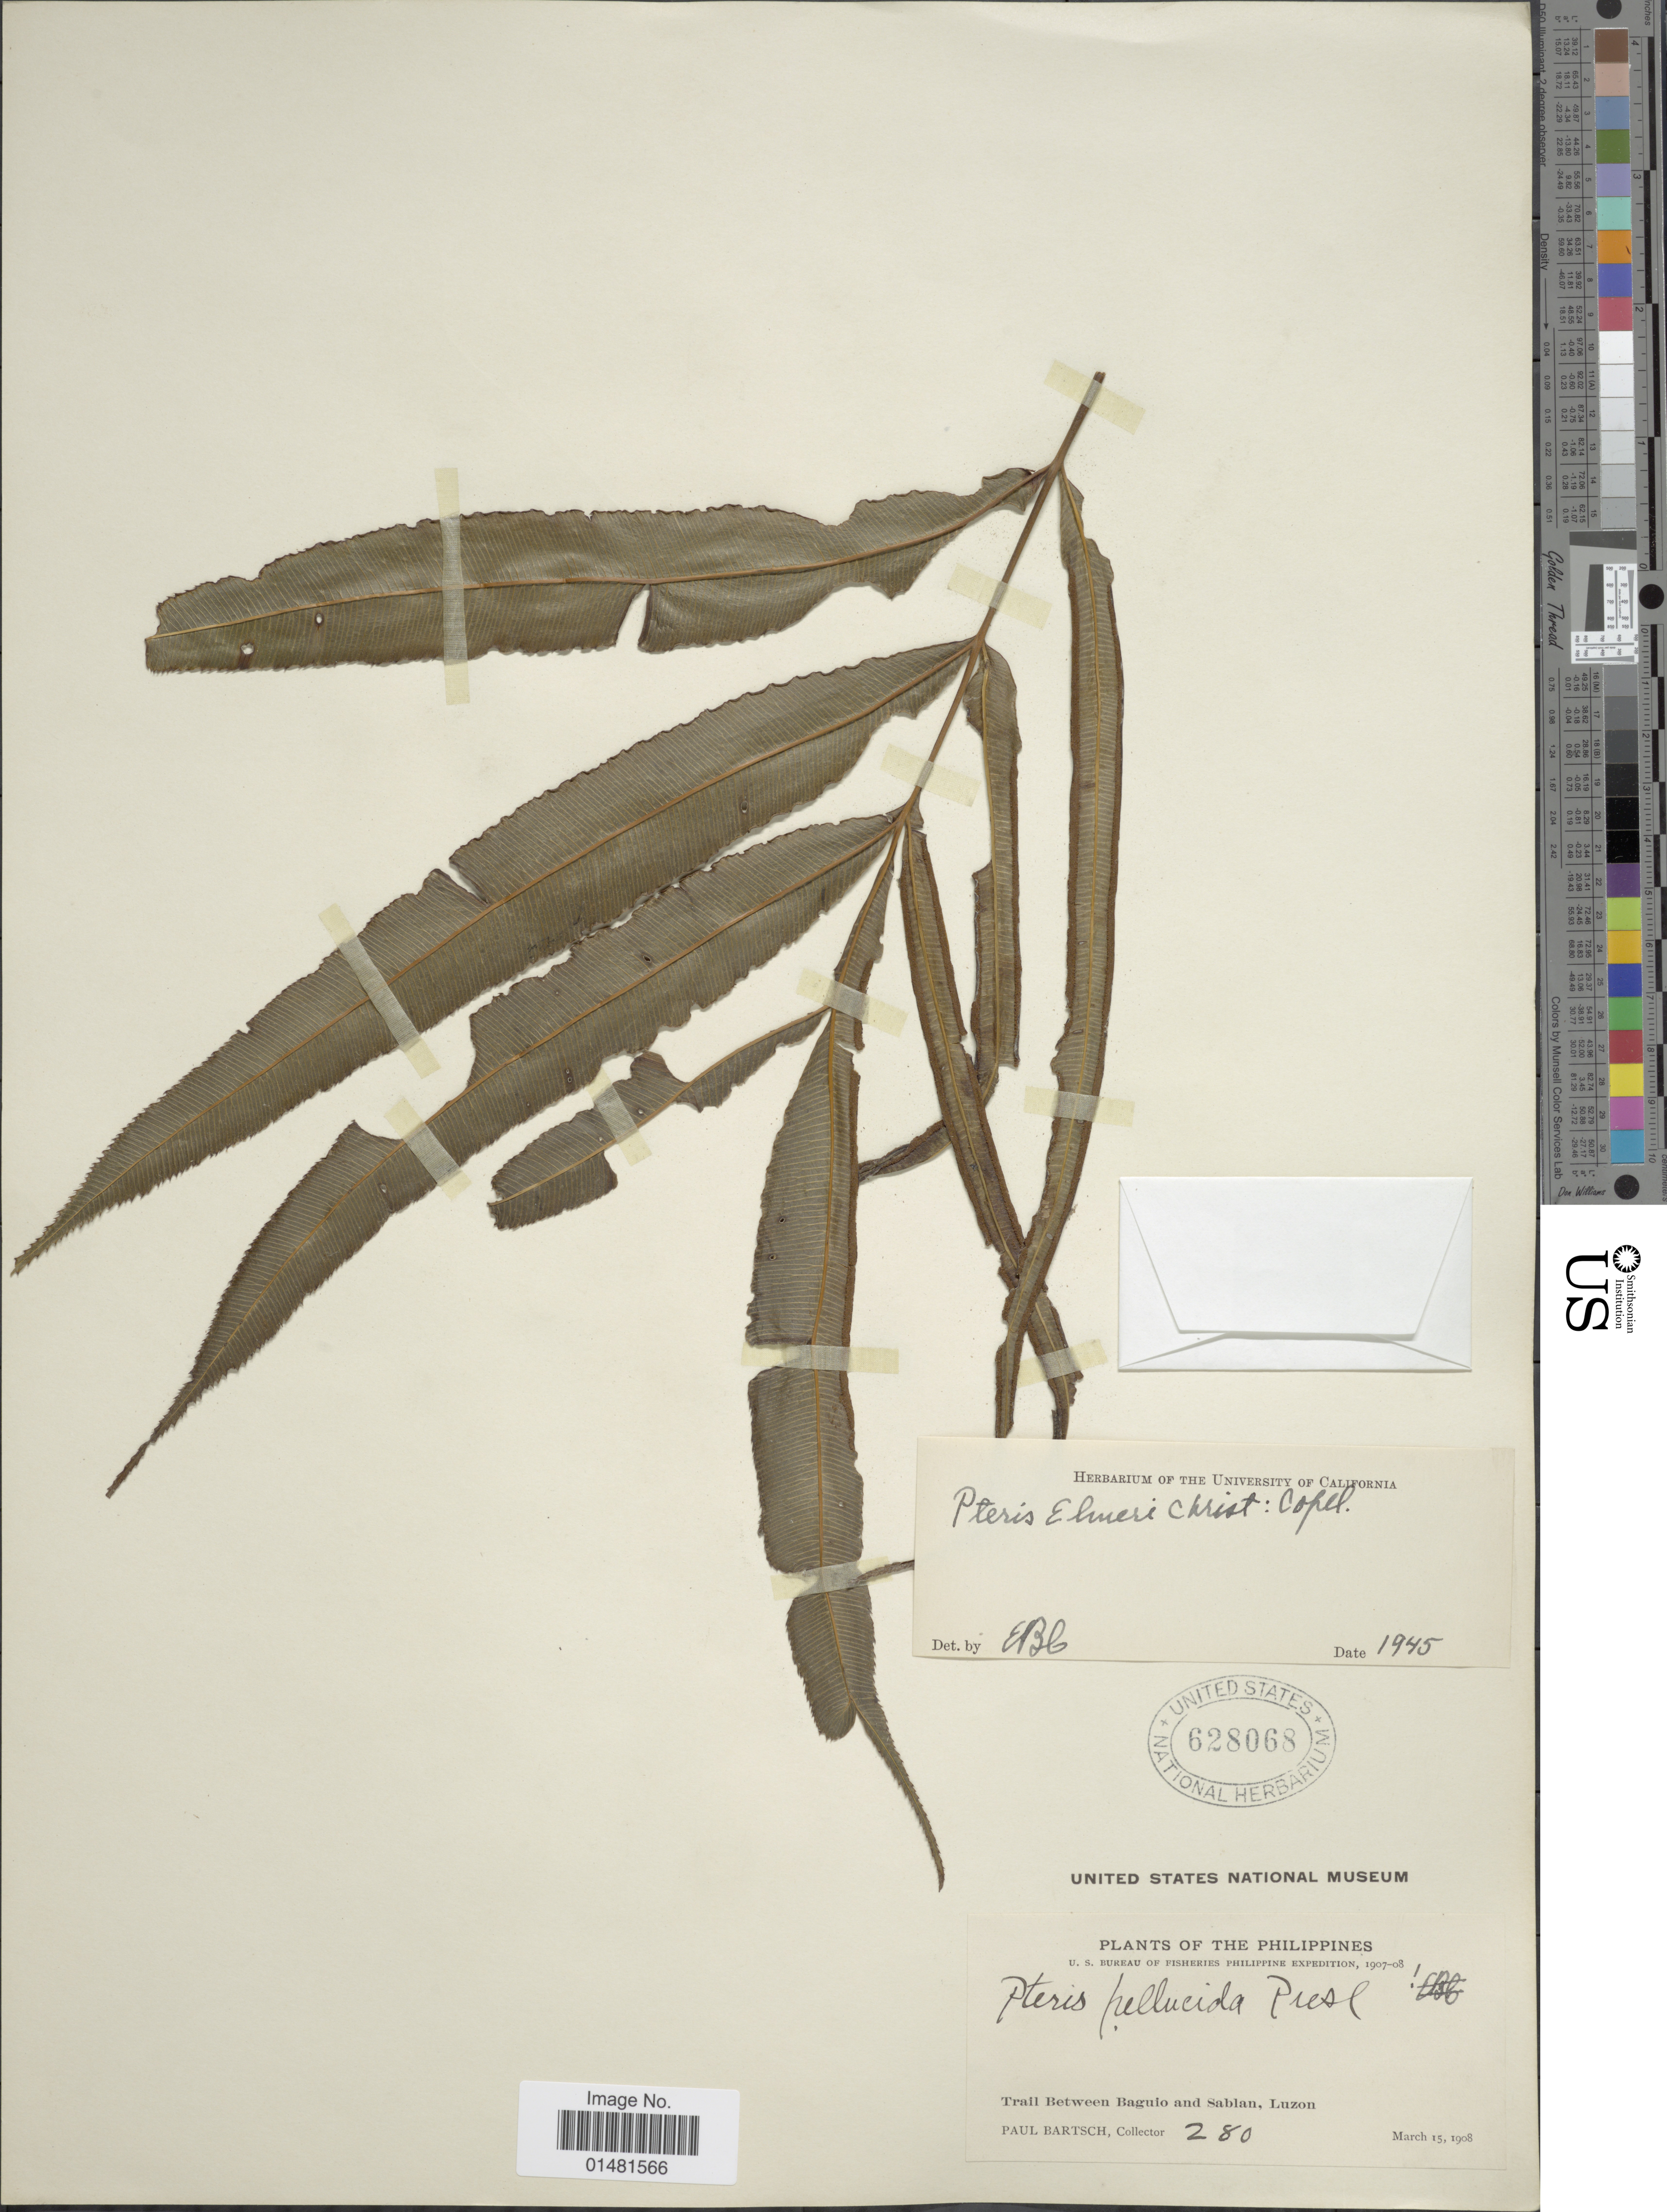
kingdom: Plantae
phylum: Tracheophyta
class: Polypodiopsida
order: Polypodiales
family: Pteridaceae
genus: Pteris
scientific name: Pteris elmeri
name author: Christ ex Copel.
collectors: P. Bartsch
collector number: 280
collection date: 1908-03-15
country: Philippines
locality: Trail between Baguio and Sablan, Luzon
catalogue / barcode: US 628068